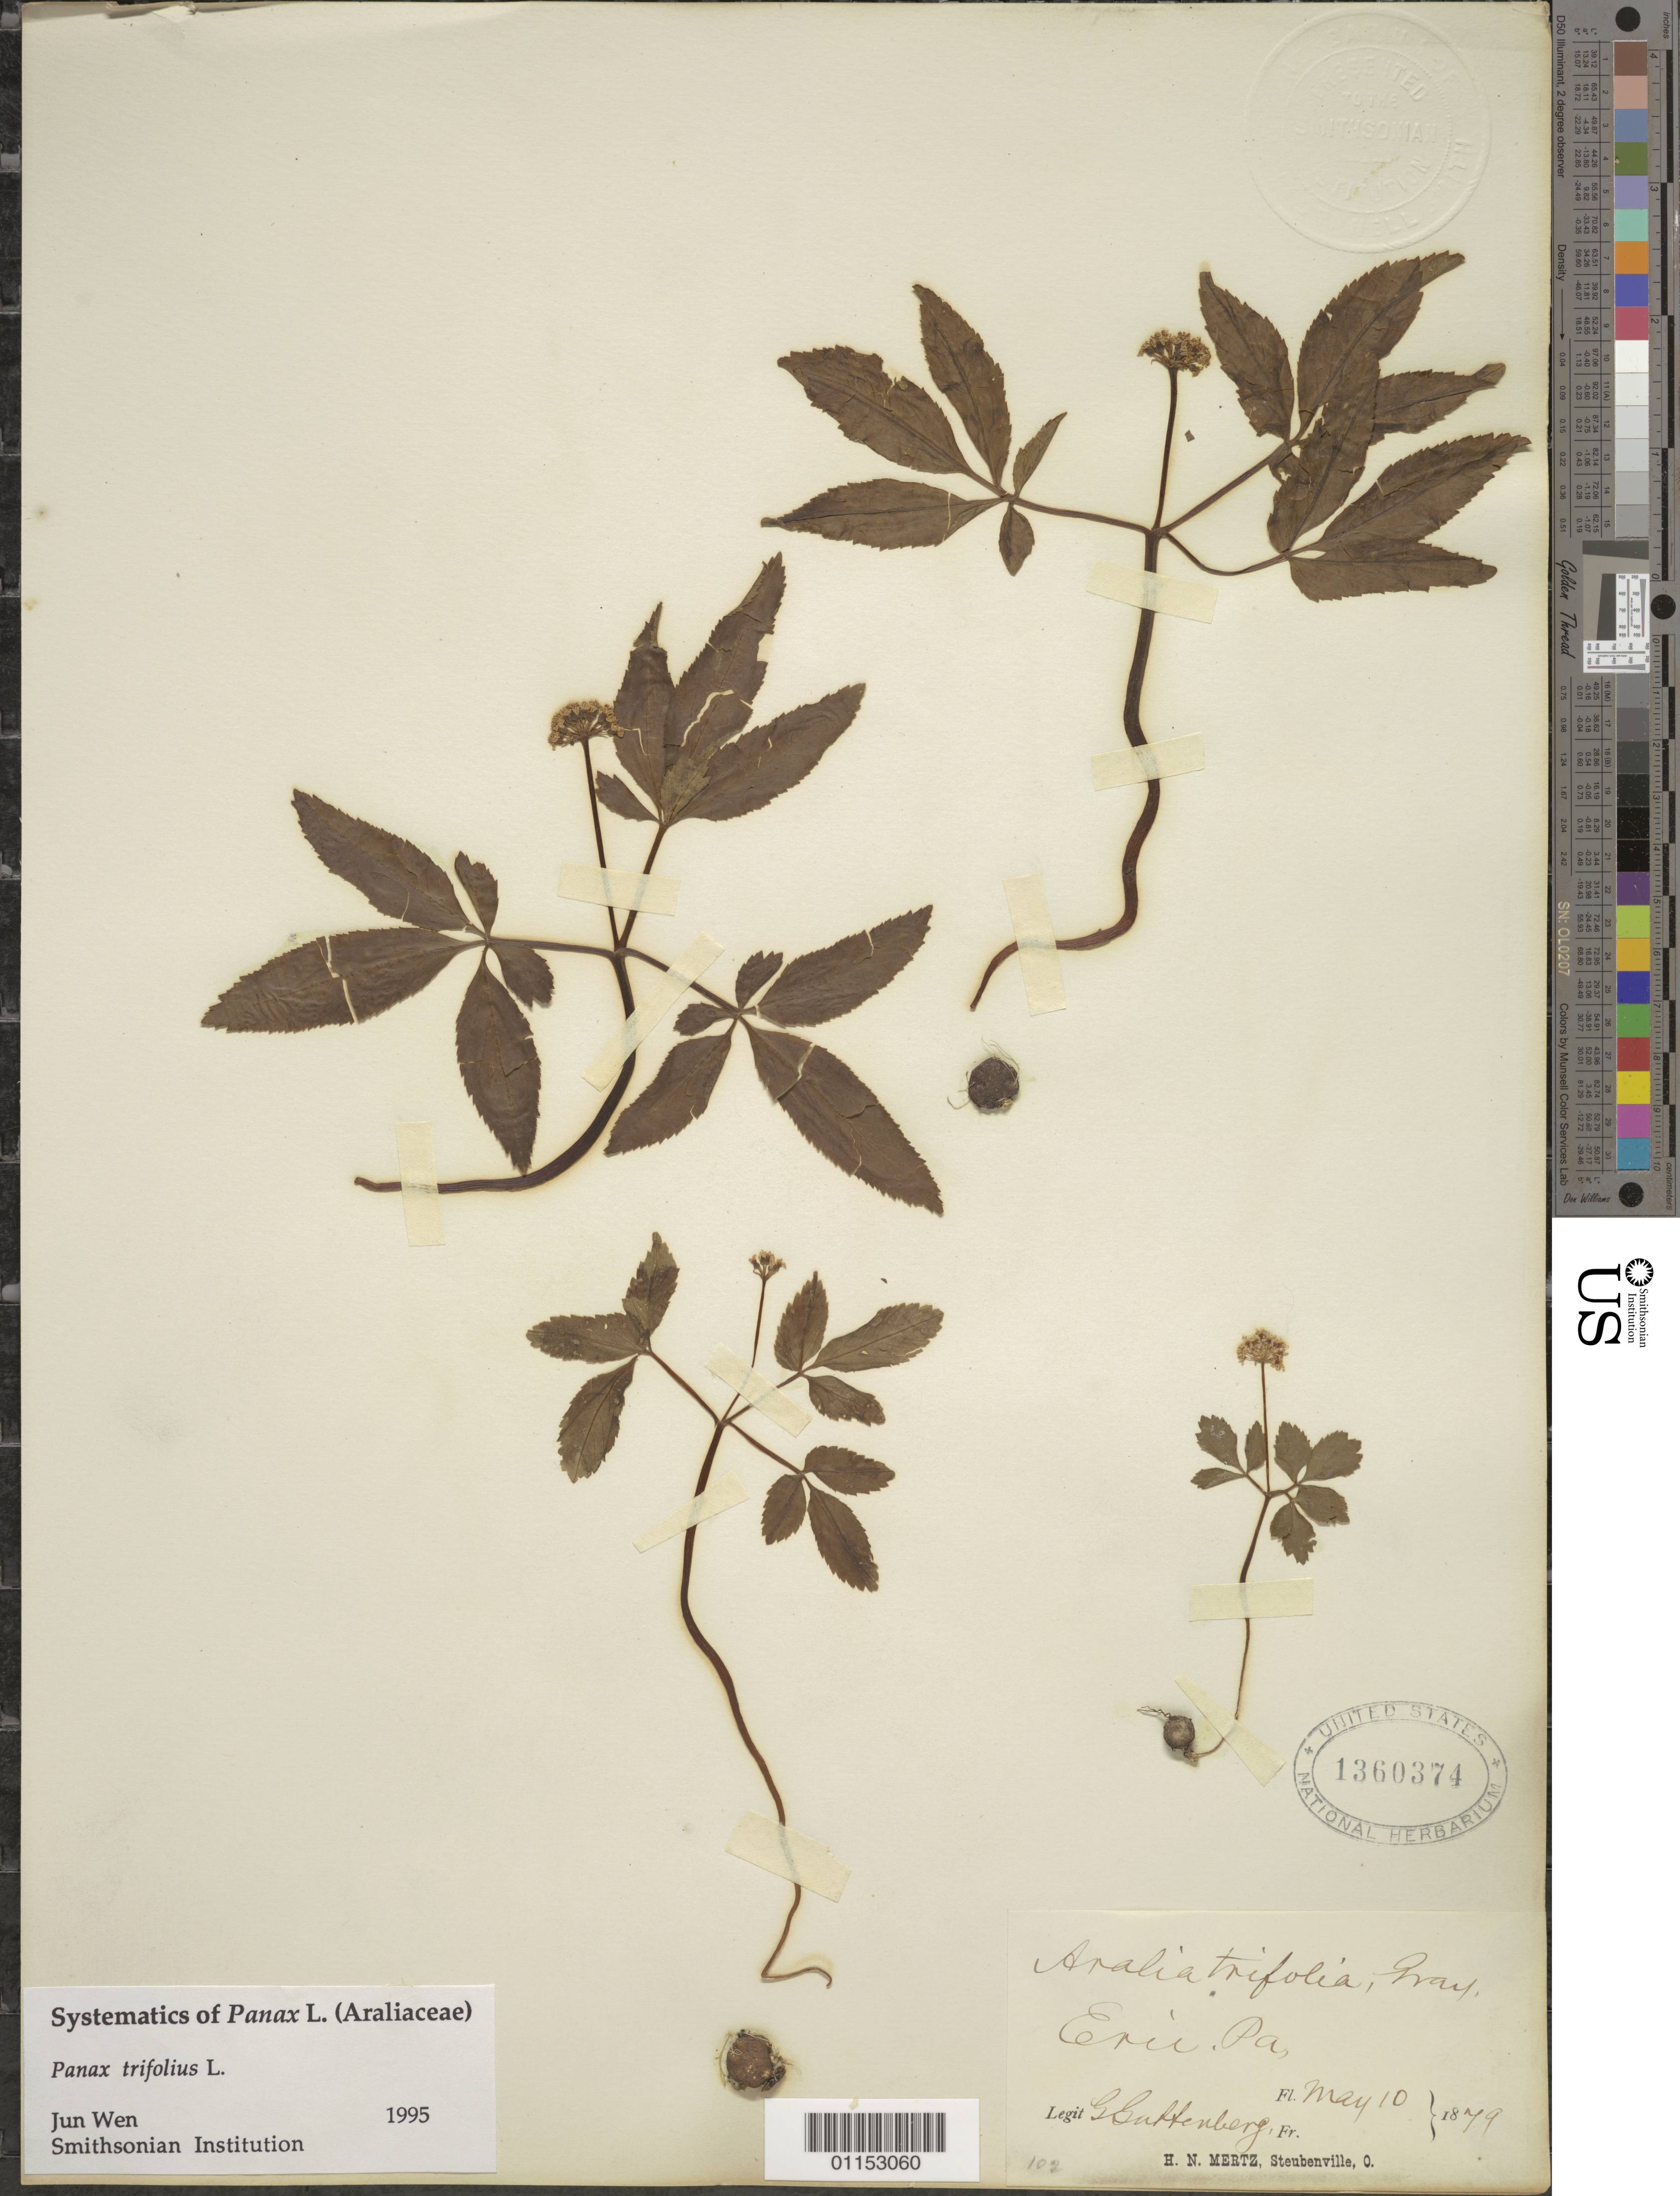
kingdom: Plantae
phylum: Tracheophyta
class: Magnoliopsida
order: Apiales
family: Araliaceae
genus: Panax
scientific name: Panax trifolius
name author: L.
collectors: H. Mertz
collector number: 102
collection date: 1879-05-10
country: United States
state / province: Pennsylvania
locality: Erie.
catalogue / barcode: US 1360374